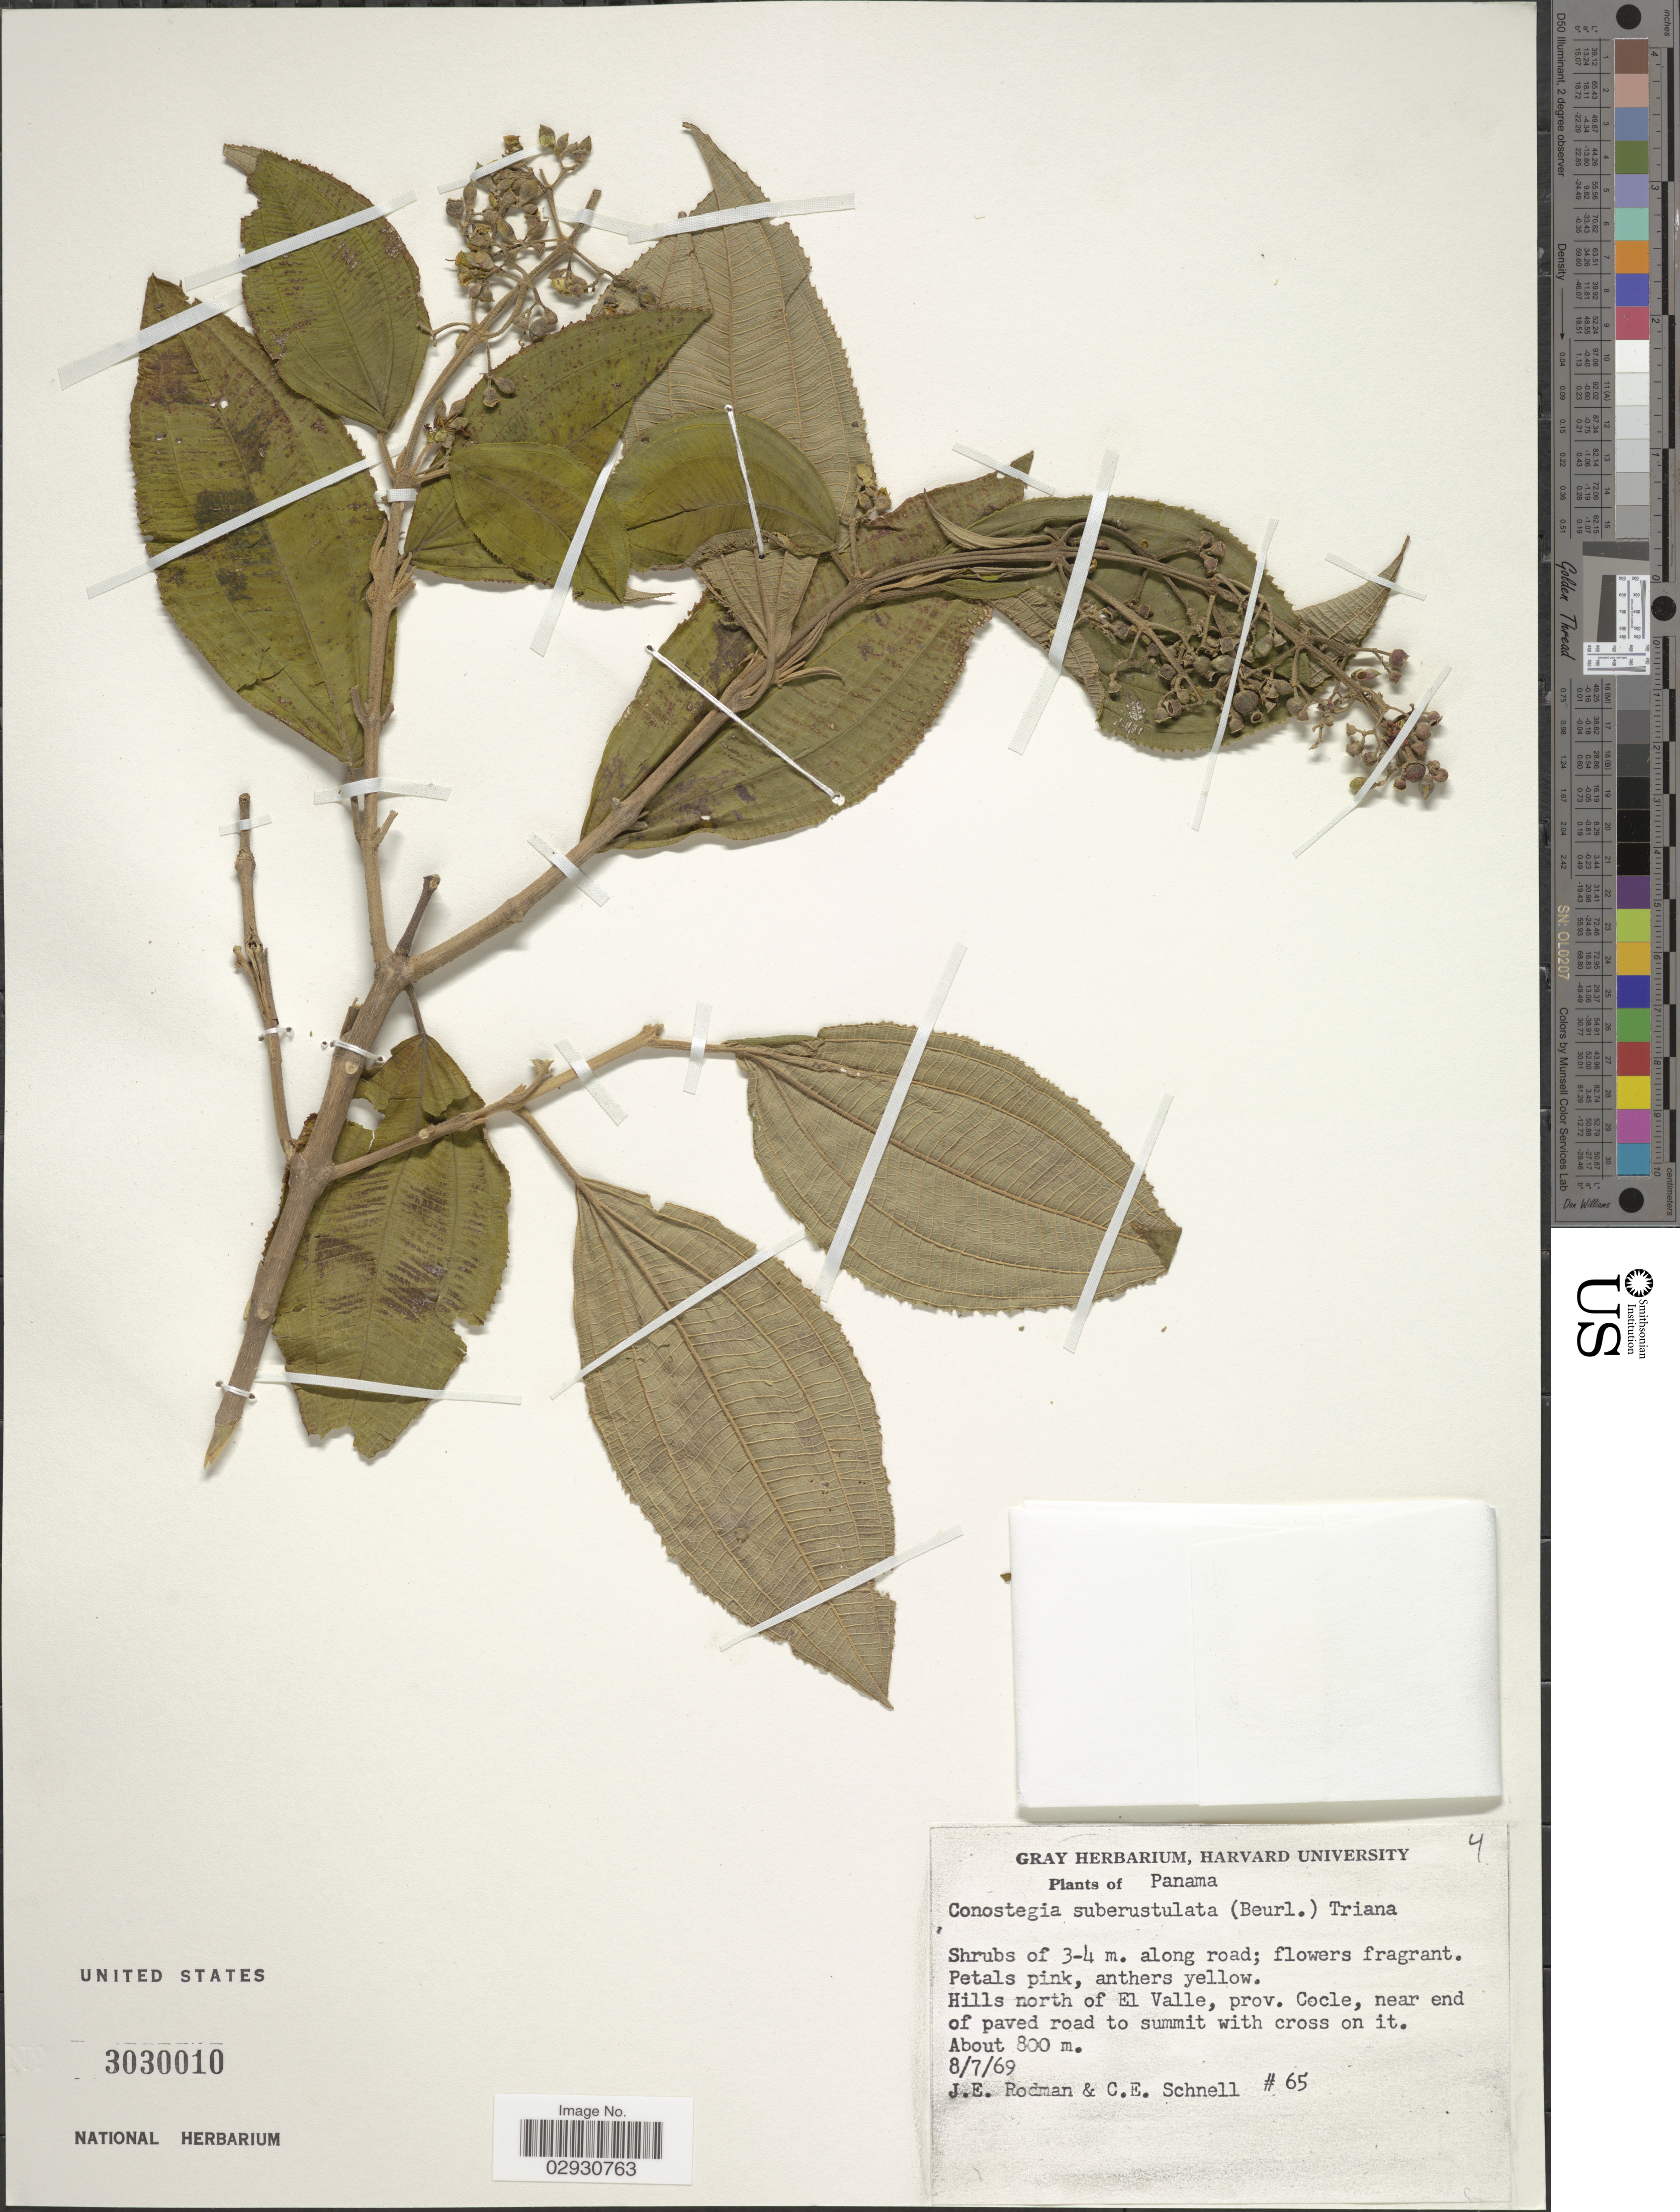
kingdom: Plantae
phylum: Tracheophyta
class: Magnoliopsida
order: Myrtales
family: Melastomataceae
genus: Conostegia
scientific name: Conostegia subcrustulata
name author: (Beurl.) Triana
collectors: J. Rodman & C. Schnell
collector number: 65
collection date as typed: Transcribed d/m/y: 8/7/69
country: Panama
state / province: Coclé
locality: Hills north of El Valle, prov. Cocle, near end of paved road to summit with cross on it.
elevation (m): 800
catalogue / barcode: US 3030010